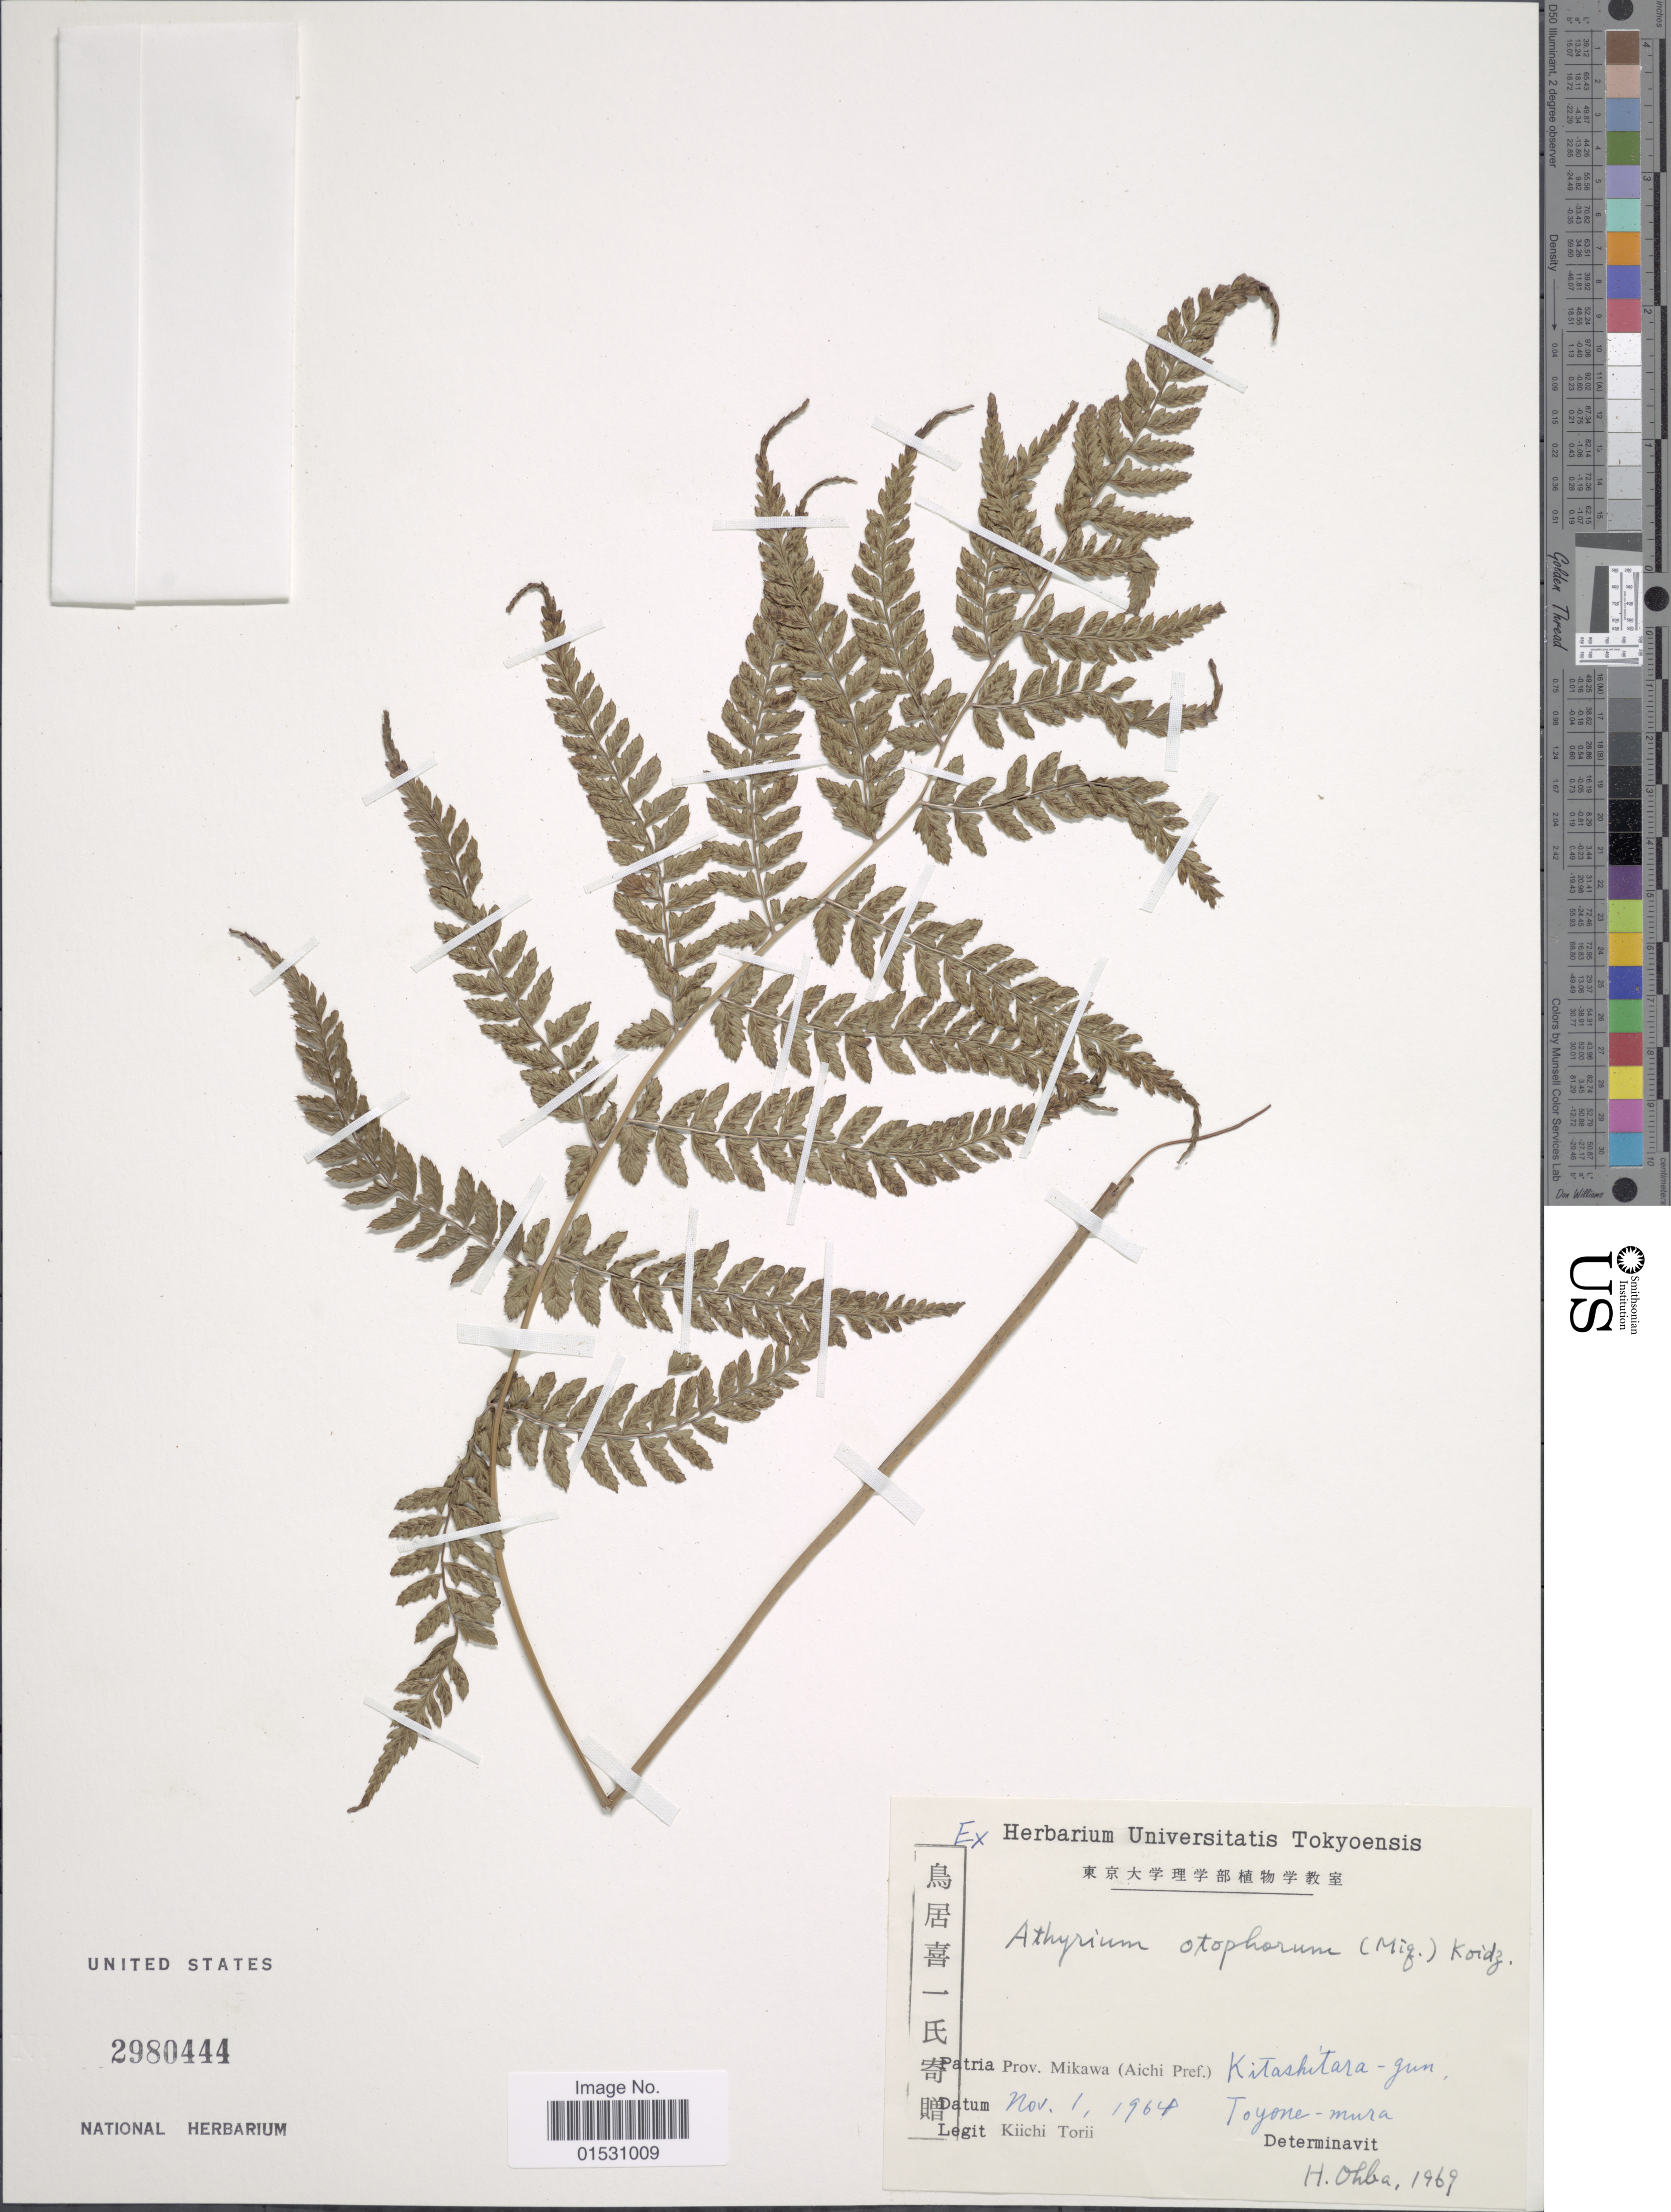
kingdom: Plantae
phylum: Tracheophyta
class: Polypodiopsida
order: Polypodiales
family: Athyriaceae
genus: Athyrium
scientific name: Athyrium otophorum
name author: (Miq.) Koidz.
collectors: K. Torii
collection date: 1964-11-01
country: Japan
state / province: Aiti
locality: Prov. Mikawa (Aichi Pref). Kitashitara-gun. Toyone-mura.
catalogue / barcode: US 2980444